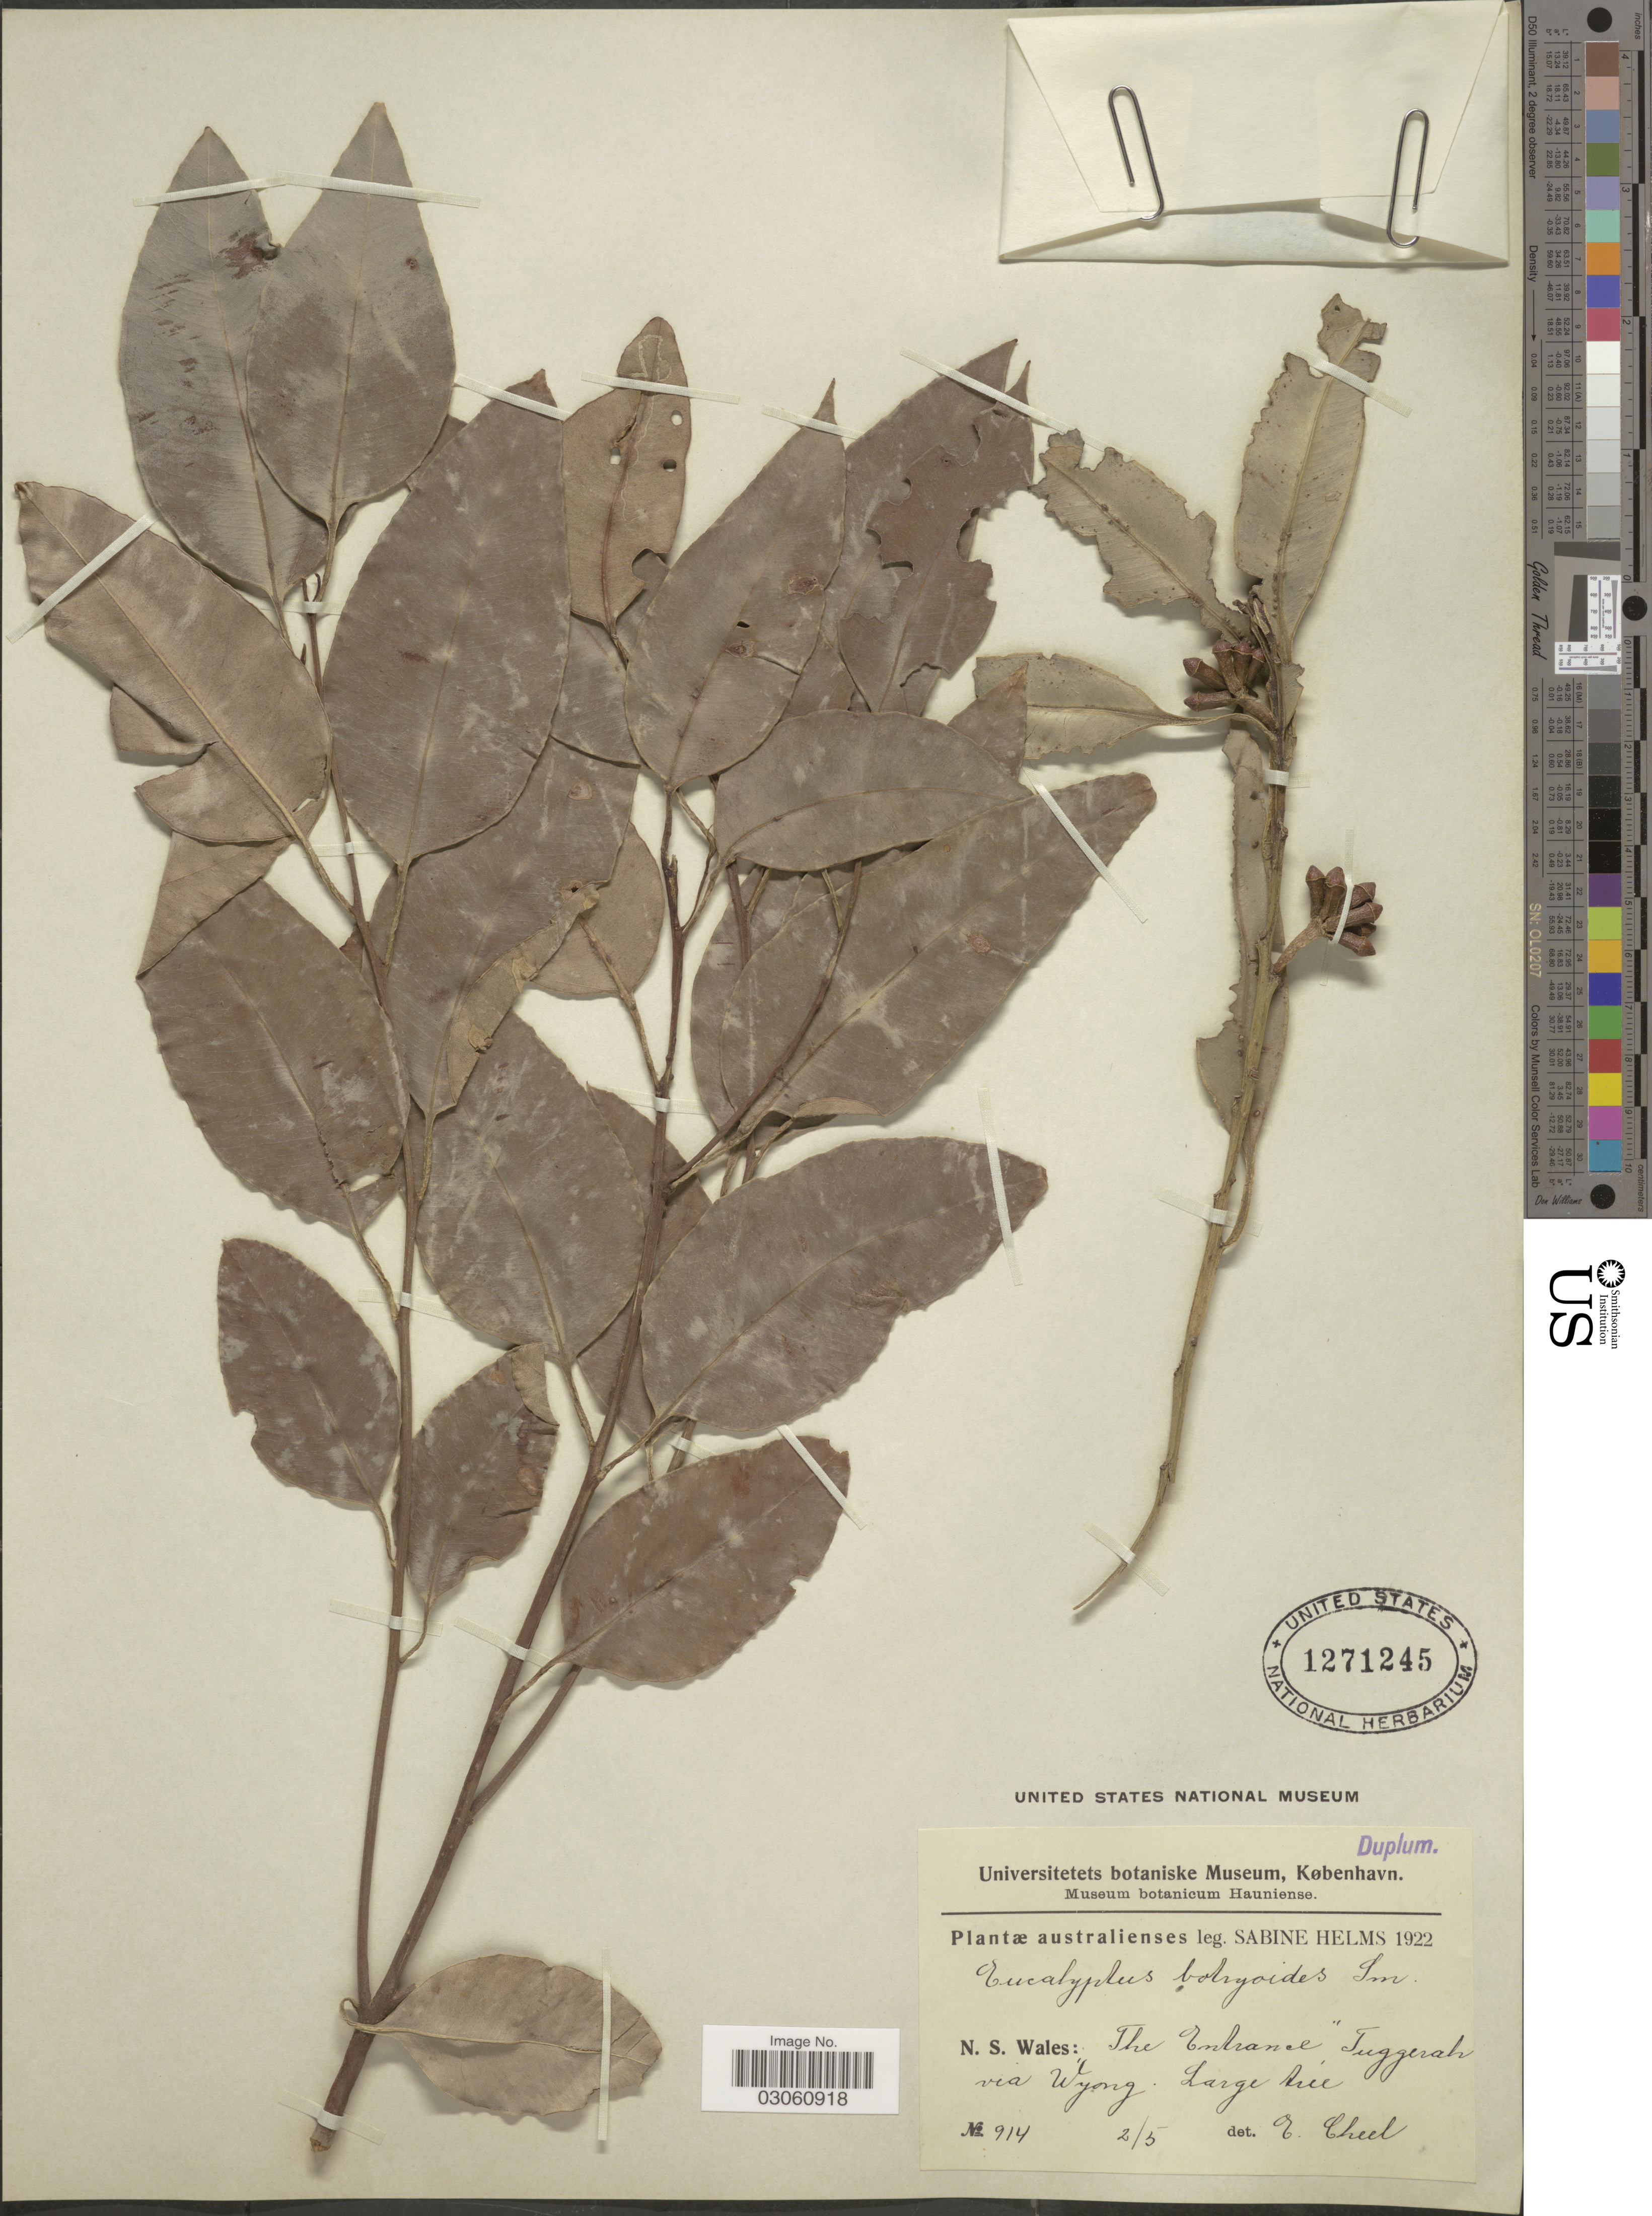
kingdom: Plantae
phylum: Tracheophyta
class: Magnoliopsida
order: Myrtales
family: Myrtaceae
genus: Eucalyptus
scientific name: Eucalyptus botryoides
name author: Sm.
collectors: S. Helms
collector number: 914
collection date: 1922-05-02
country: Australia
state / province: New South Wales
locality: N.S. Wales: The Entrance, Tuggerah via Wyong.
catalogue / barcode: US 1271245